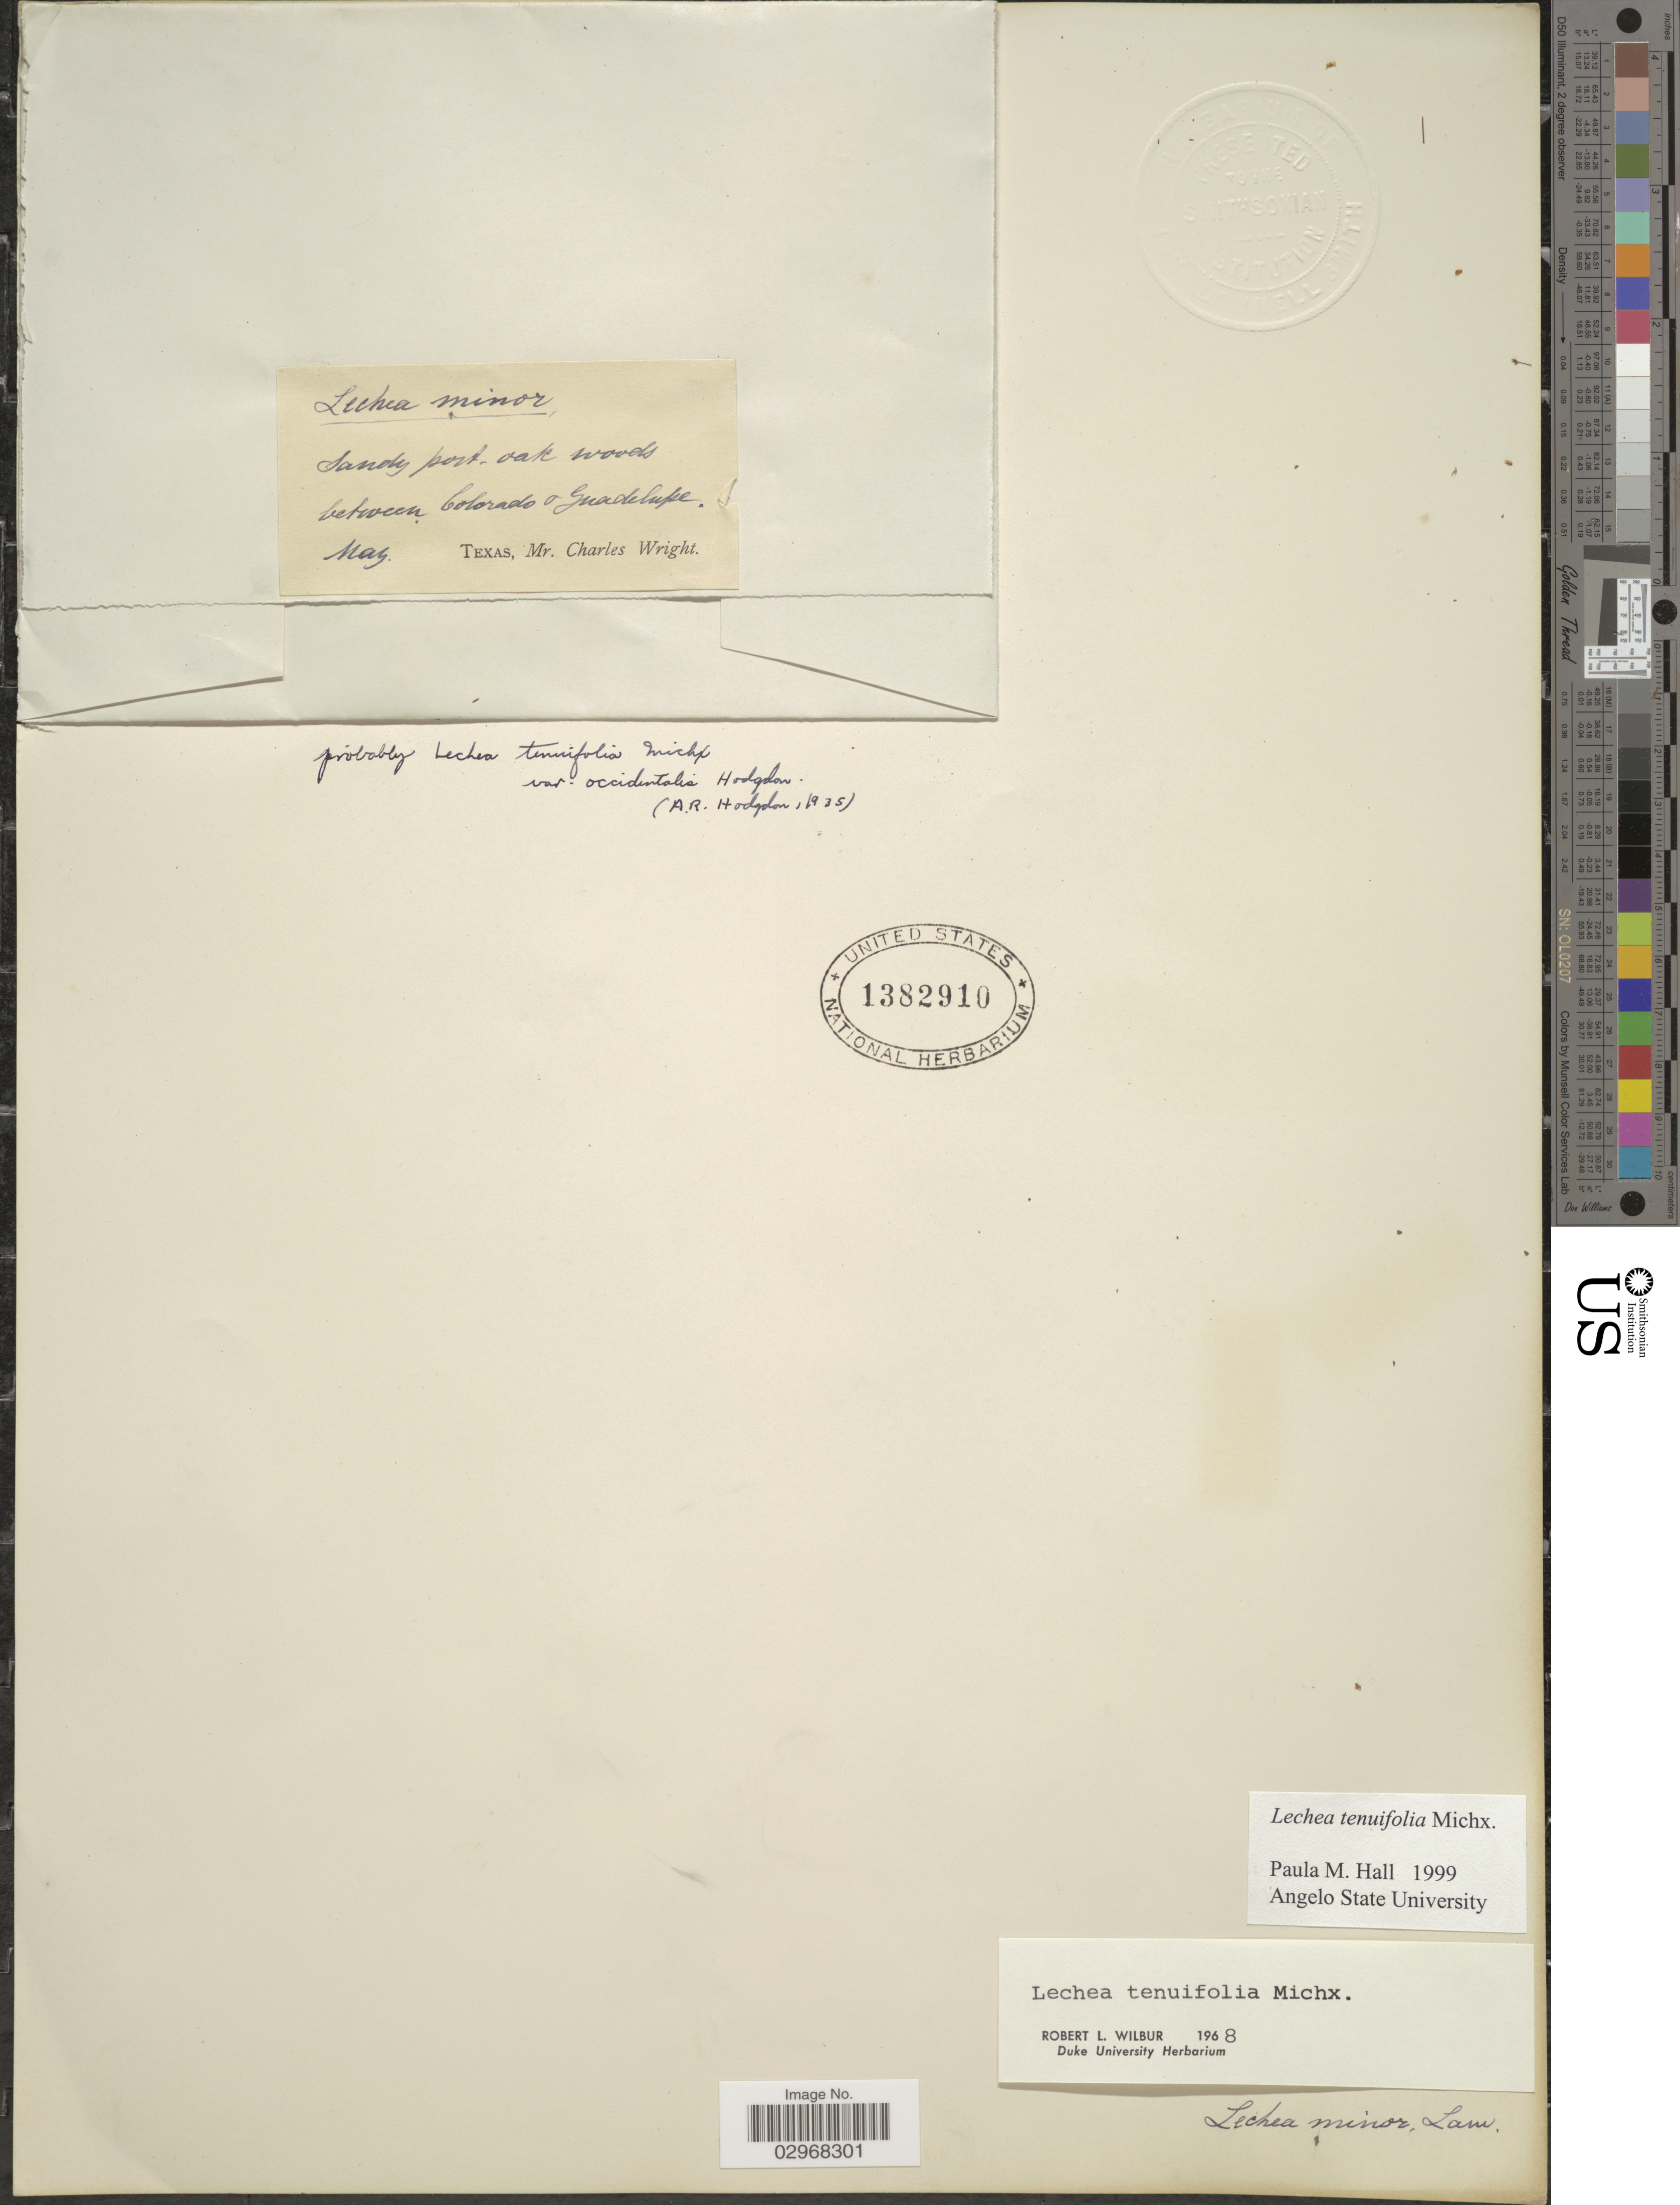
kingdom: Plantae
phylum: Tracheophyta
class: Magnoliopsida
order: Malvales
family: Cistaceae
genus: Lechea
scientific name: Lechea tenuifolia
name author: Michx.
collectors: C. Wright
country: United States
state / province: Texas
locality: Between Coloradoo o Guadelupe.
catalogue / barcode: US 1382910